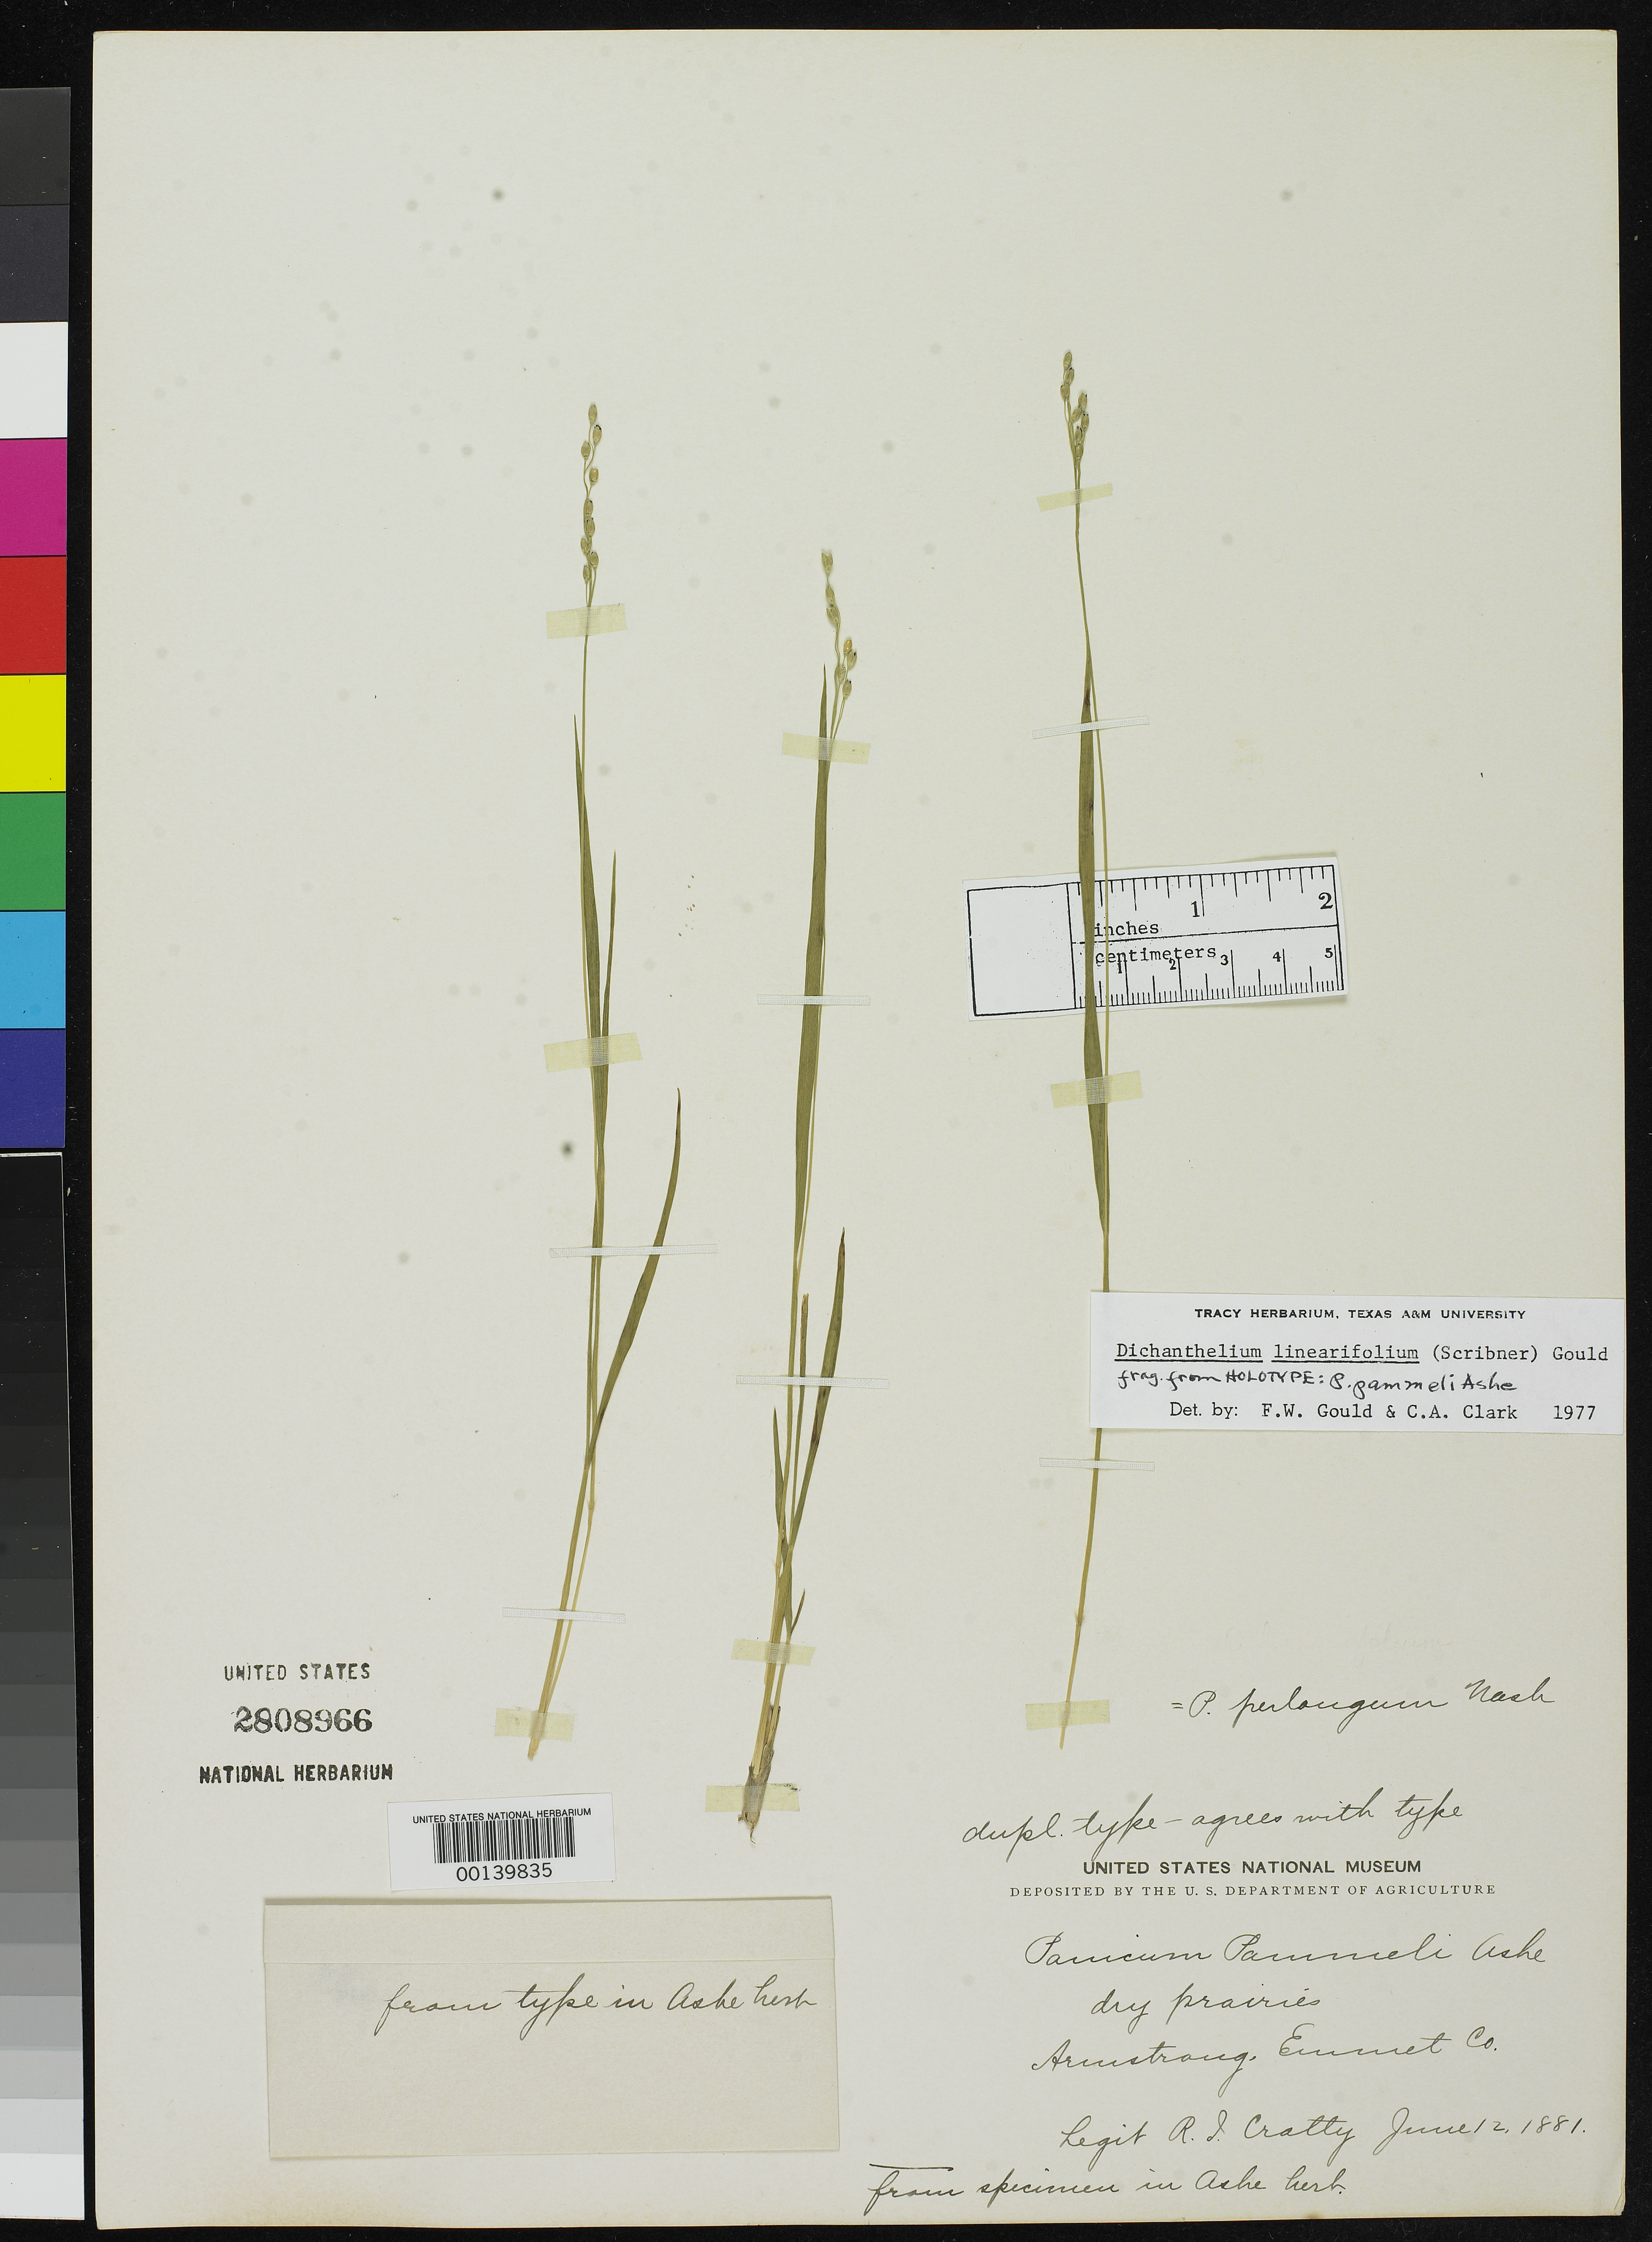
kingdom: Plantae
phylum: Tracheophyta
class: Liliopsida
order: Poales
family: Poaceae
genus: Panicum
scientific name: Panicum pammeli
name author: Ashe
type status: Type Fragment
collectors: R. Cratty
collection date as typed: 12 Jun 1881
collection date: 1881-06-12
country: United States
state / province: Iowa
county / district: Emmet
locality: Armstrong.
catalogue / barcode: US 2808966